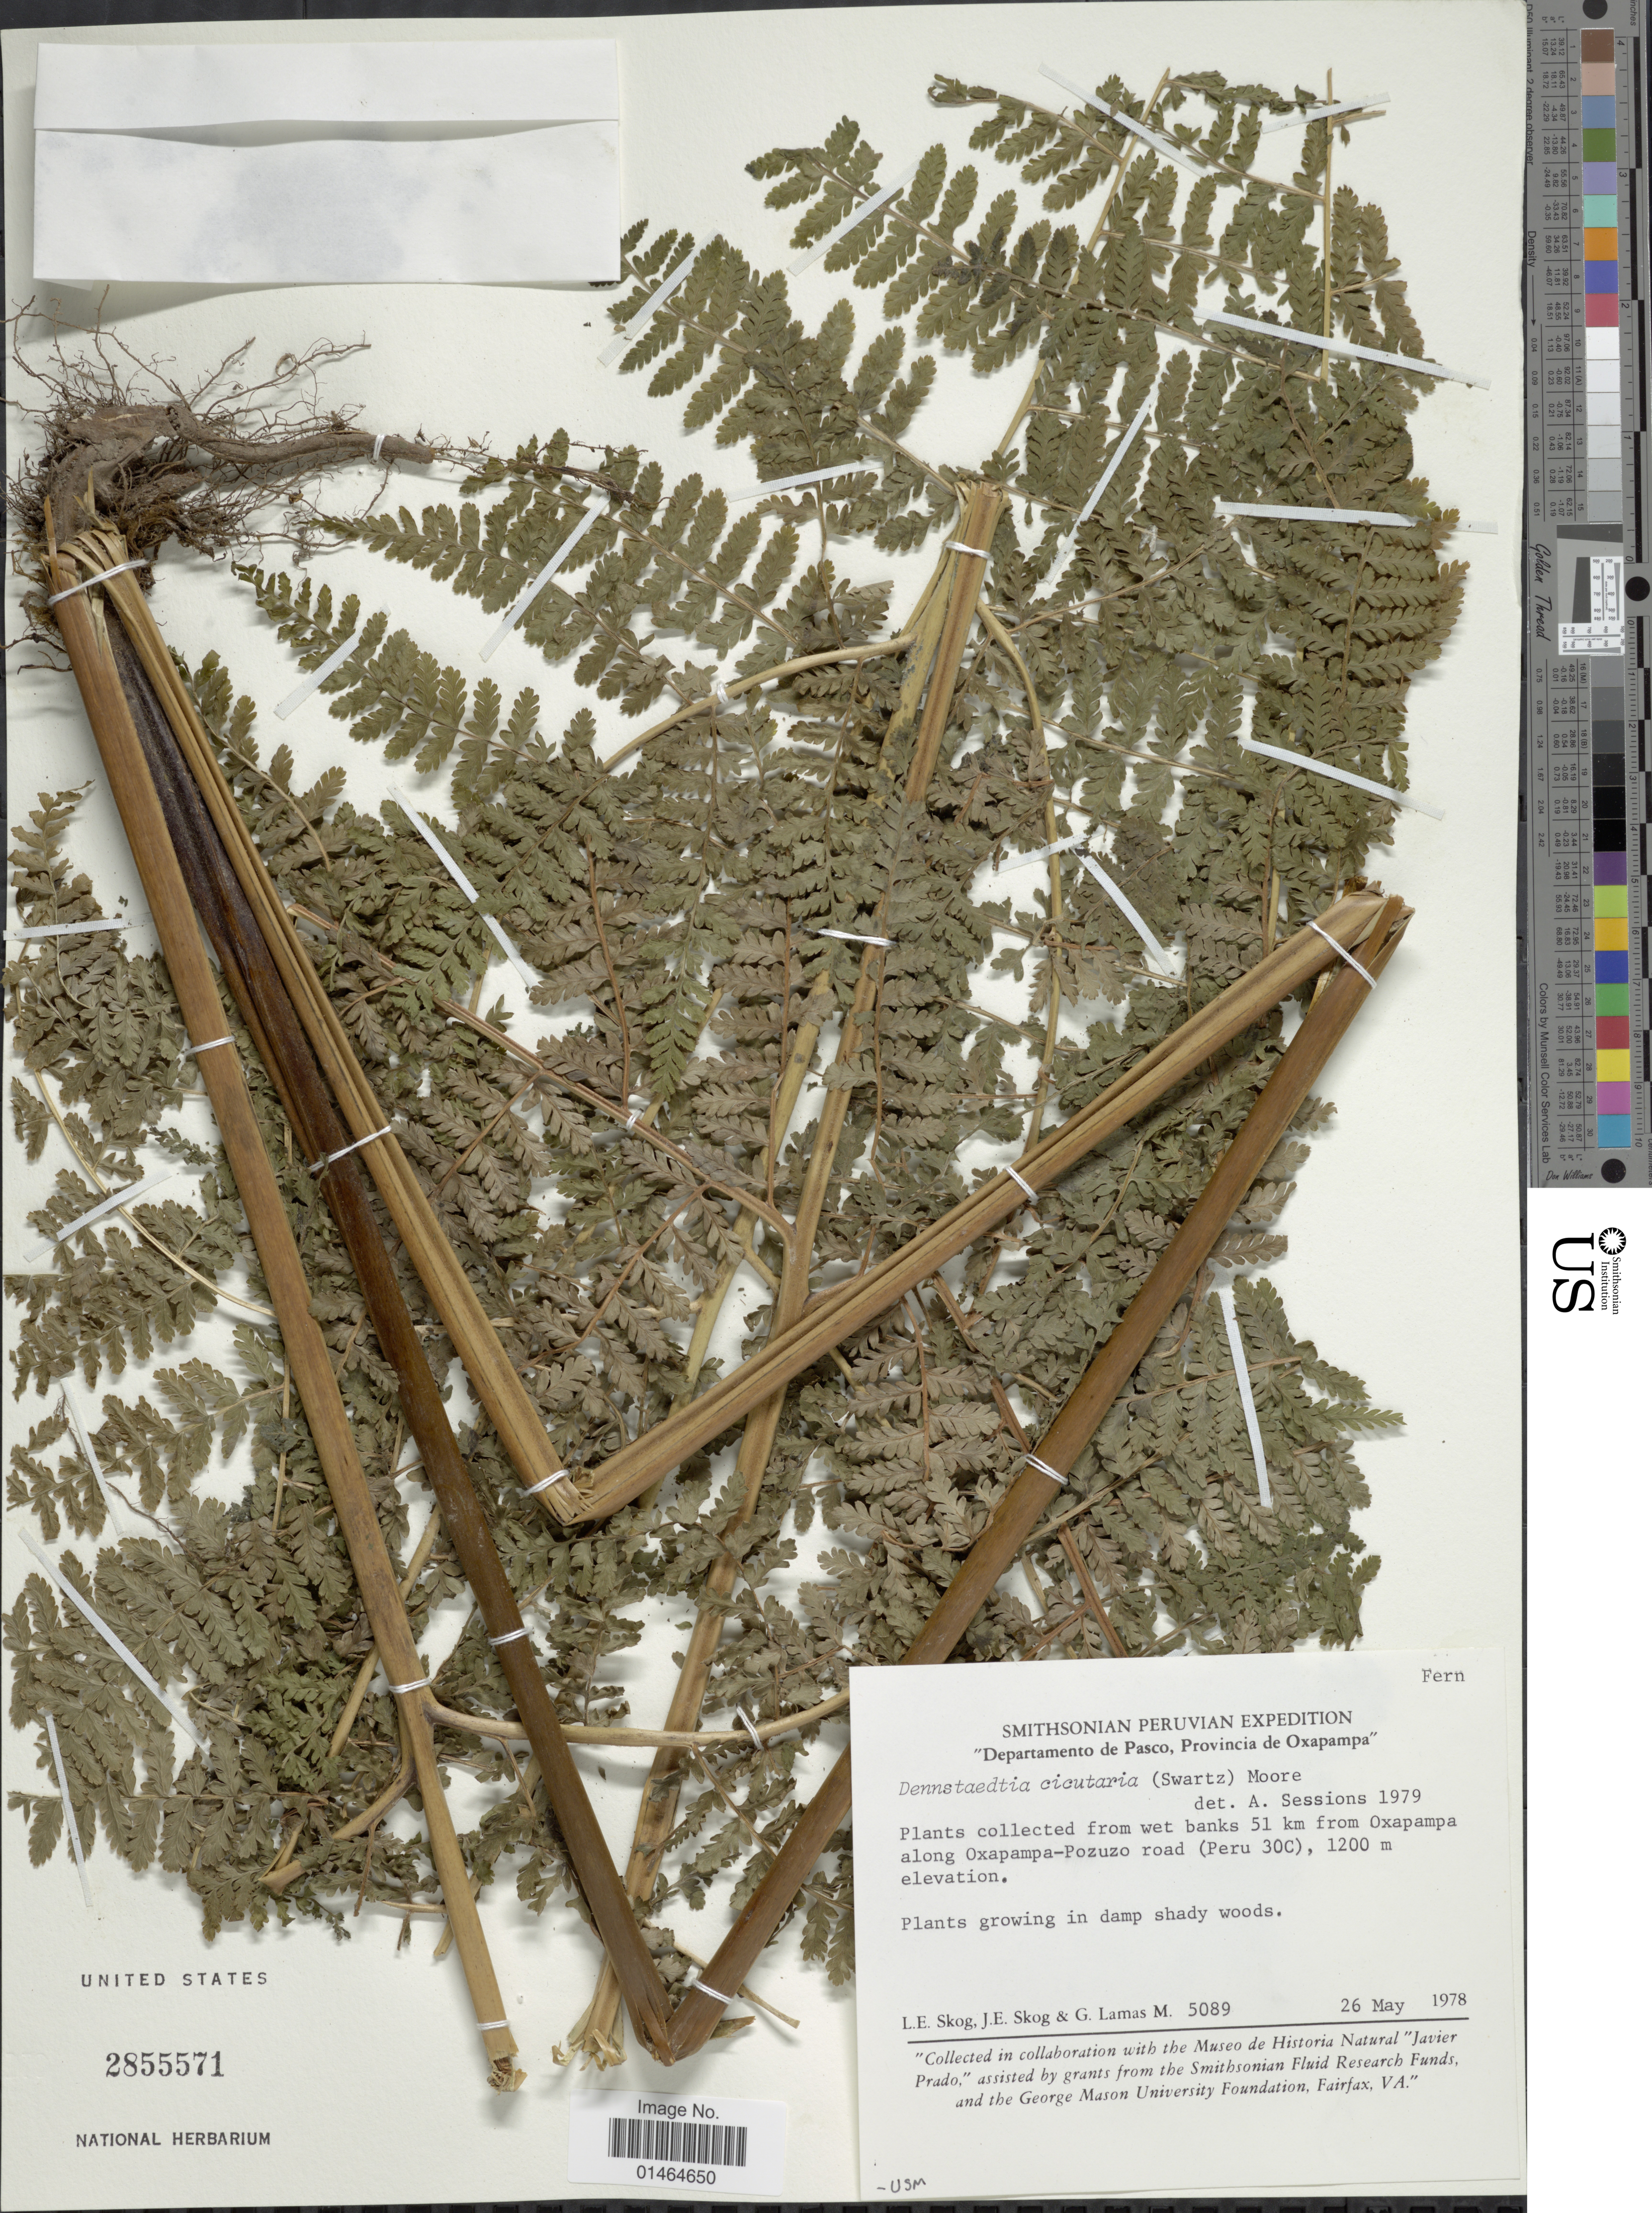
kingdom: Plantae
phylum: Tracheophyta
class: Polypodiopsida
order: Polypodiales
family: Dennstaedtiaceae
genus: Dennstaedtia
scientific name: Dennstaedtia cicutaria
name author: (Sw.) T. Moore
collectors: L. E. Skog, J. E. Skog & G. Lamas M.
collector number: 5089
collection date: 1978-05-26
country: Peru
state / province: Pasco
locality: Provincia de Oxapampa. Plants collected from wet banks 51 km from Oxapampa along Oxapampa-Puzozo road (Peru 30C)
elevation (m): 1200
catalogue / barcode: US 2855571